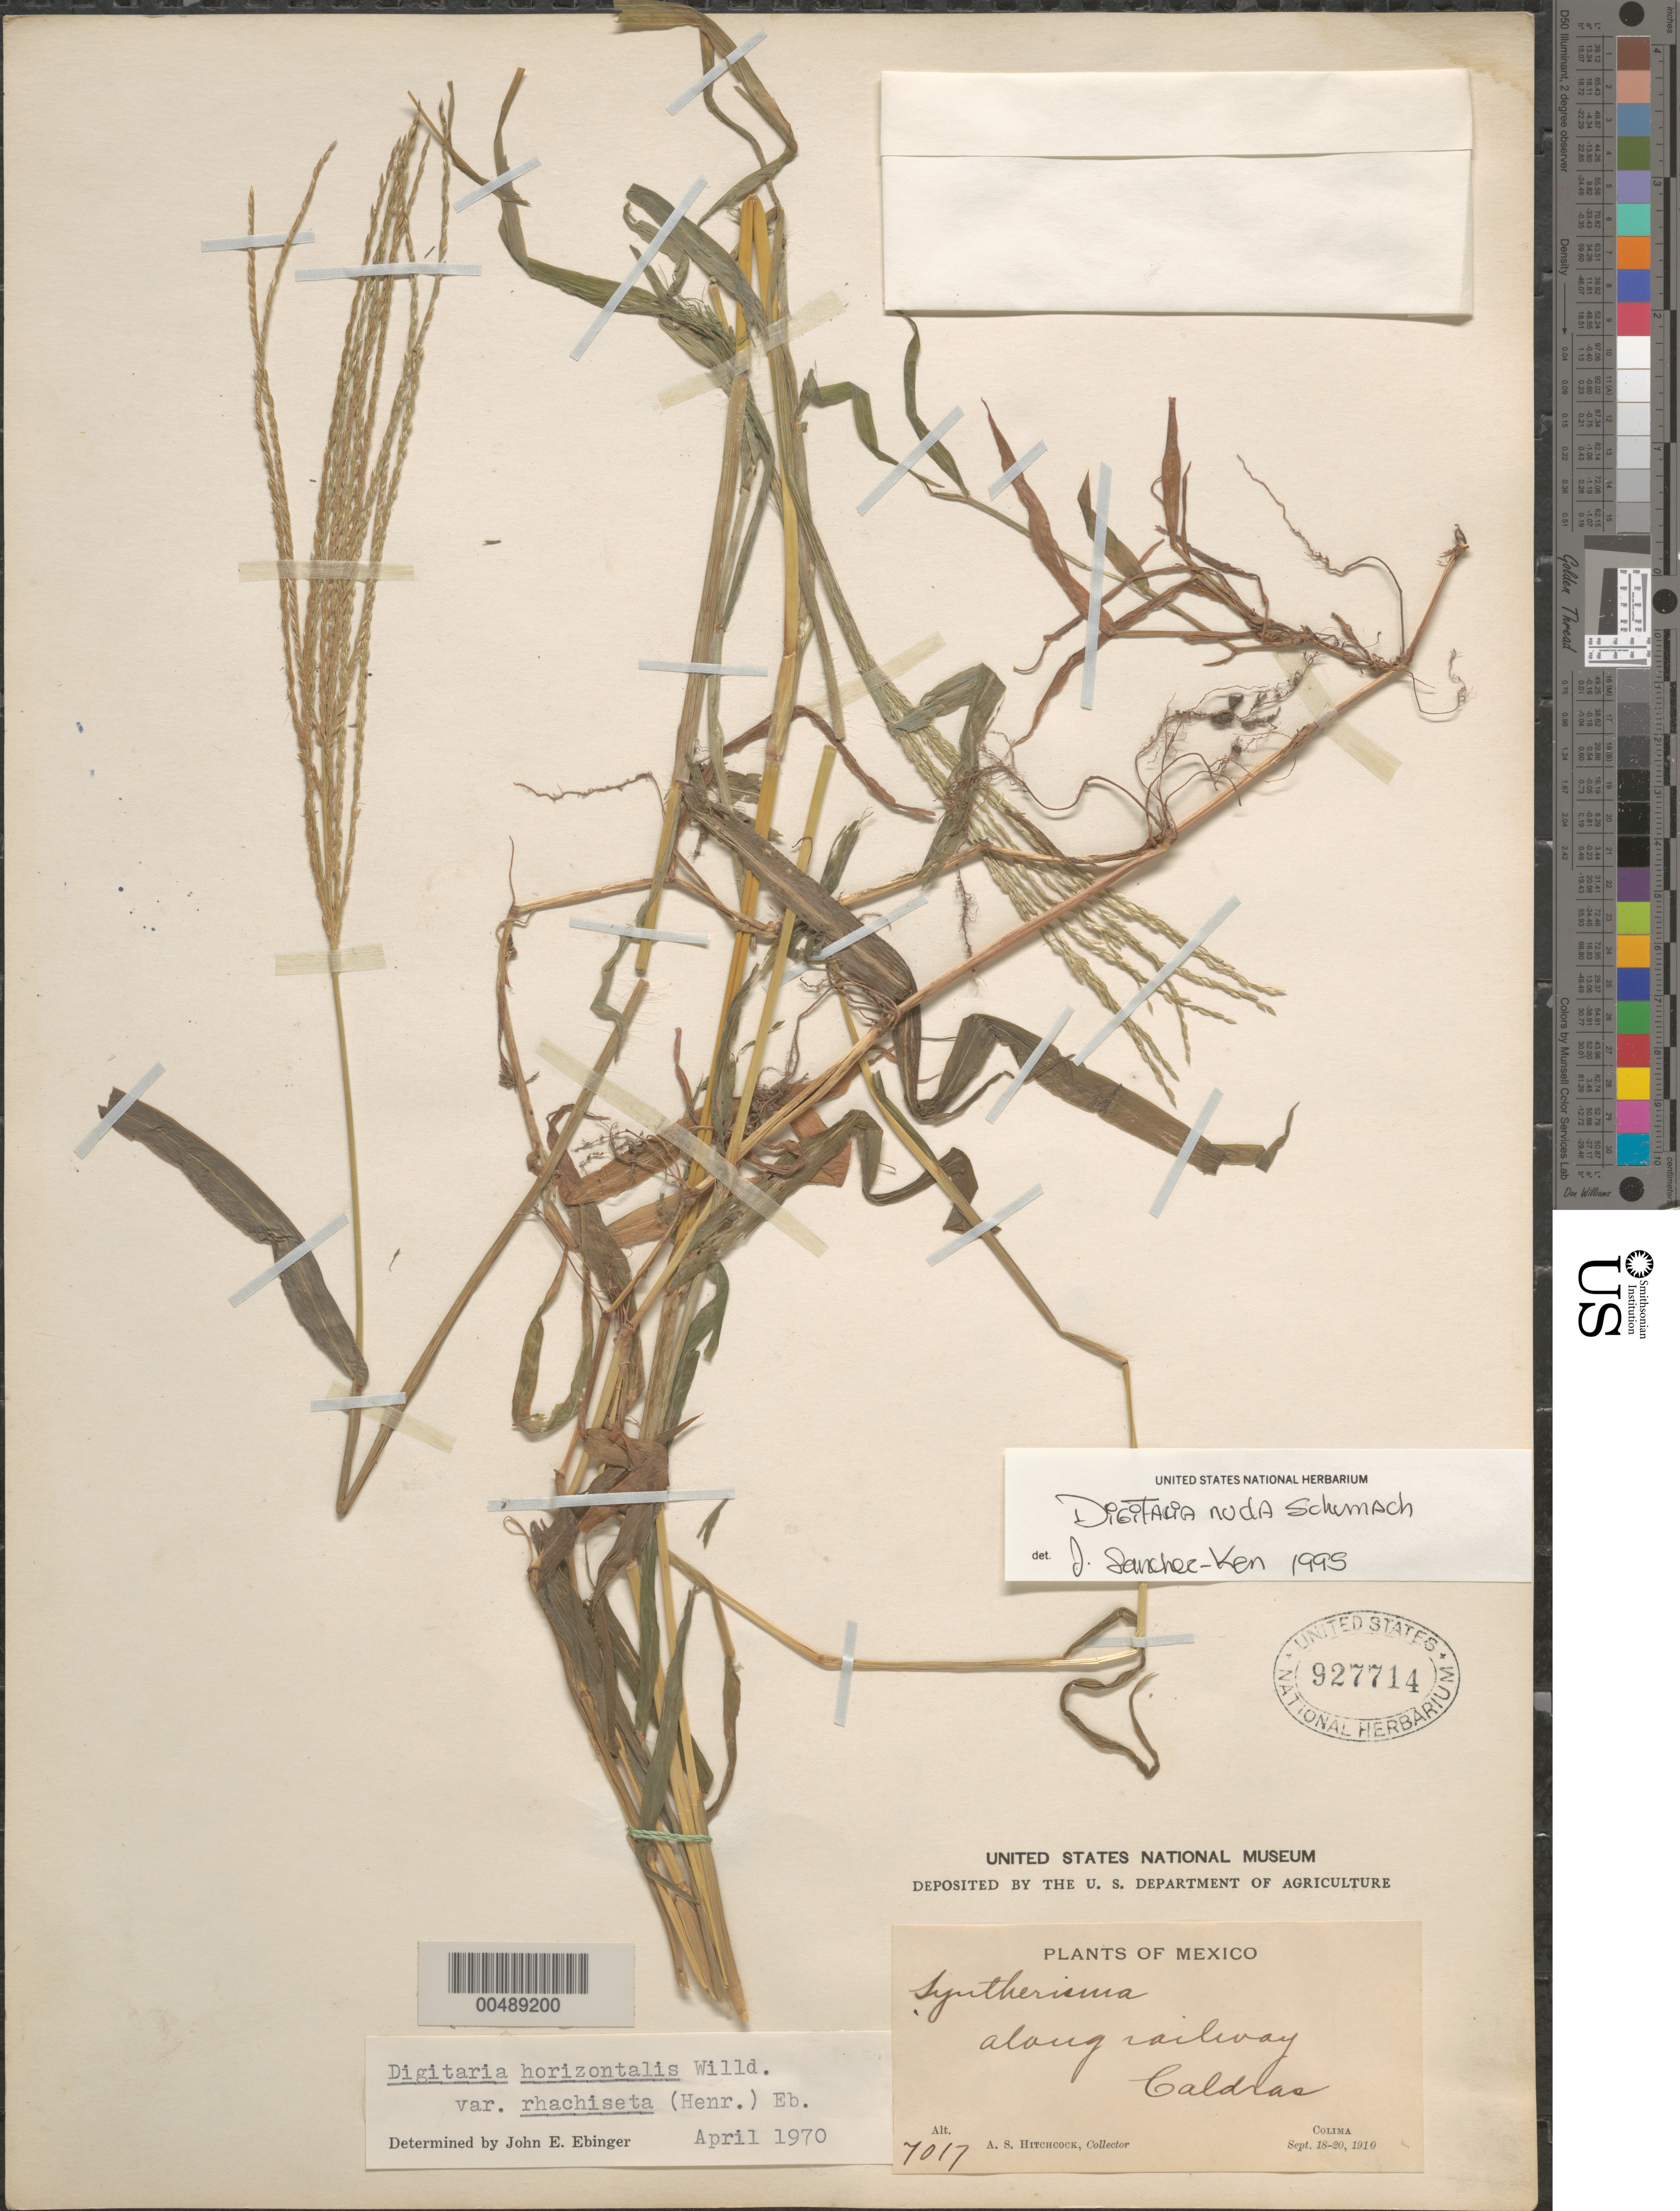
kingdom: Plantae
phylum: Tracheophyta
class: Liliopsida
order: Poales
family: Poaceae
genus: Digitaria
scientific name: Digitaria nuda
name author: Schumach.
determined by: Sánchez-Ken, J. G.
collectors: A. S. Hitchcock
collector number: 7017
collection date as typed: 18 Sep 1910 to 20 Sep 1910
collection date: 1910-09-18/1910-09-20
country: Mexico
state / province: Colima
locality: Caldras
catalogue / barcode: US 927714